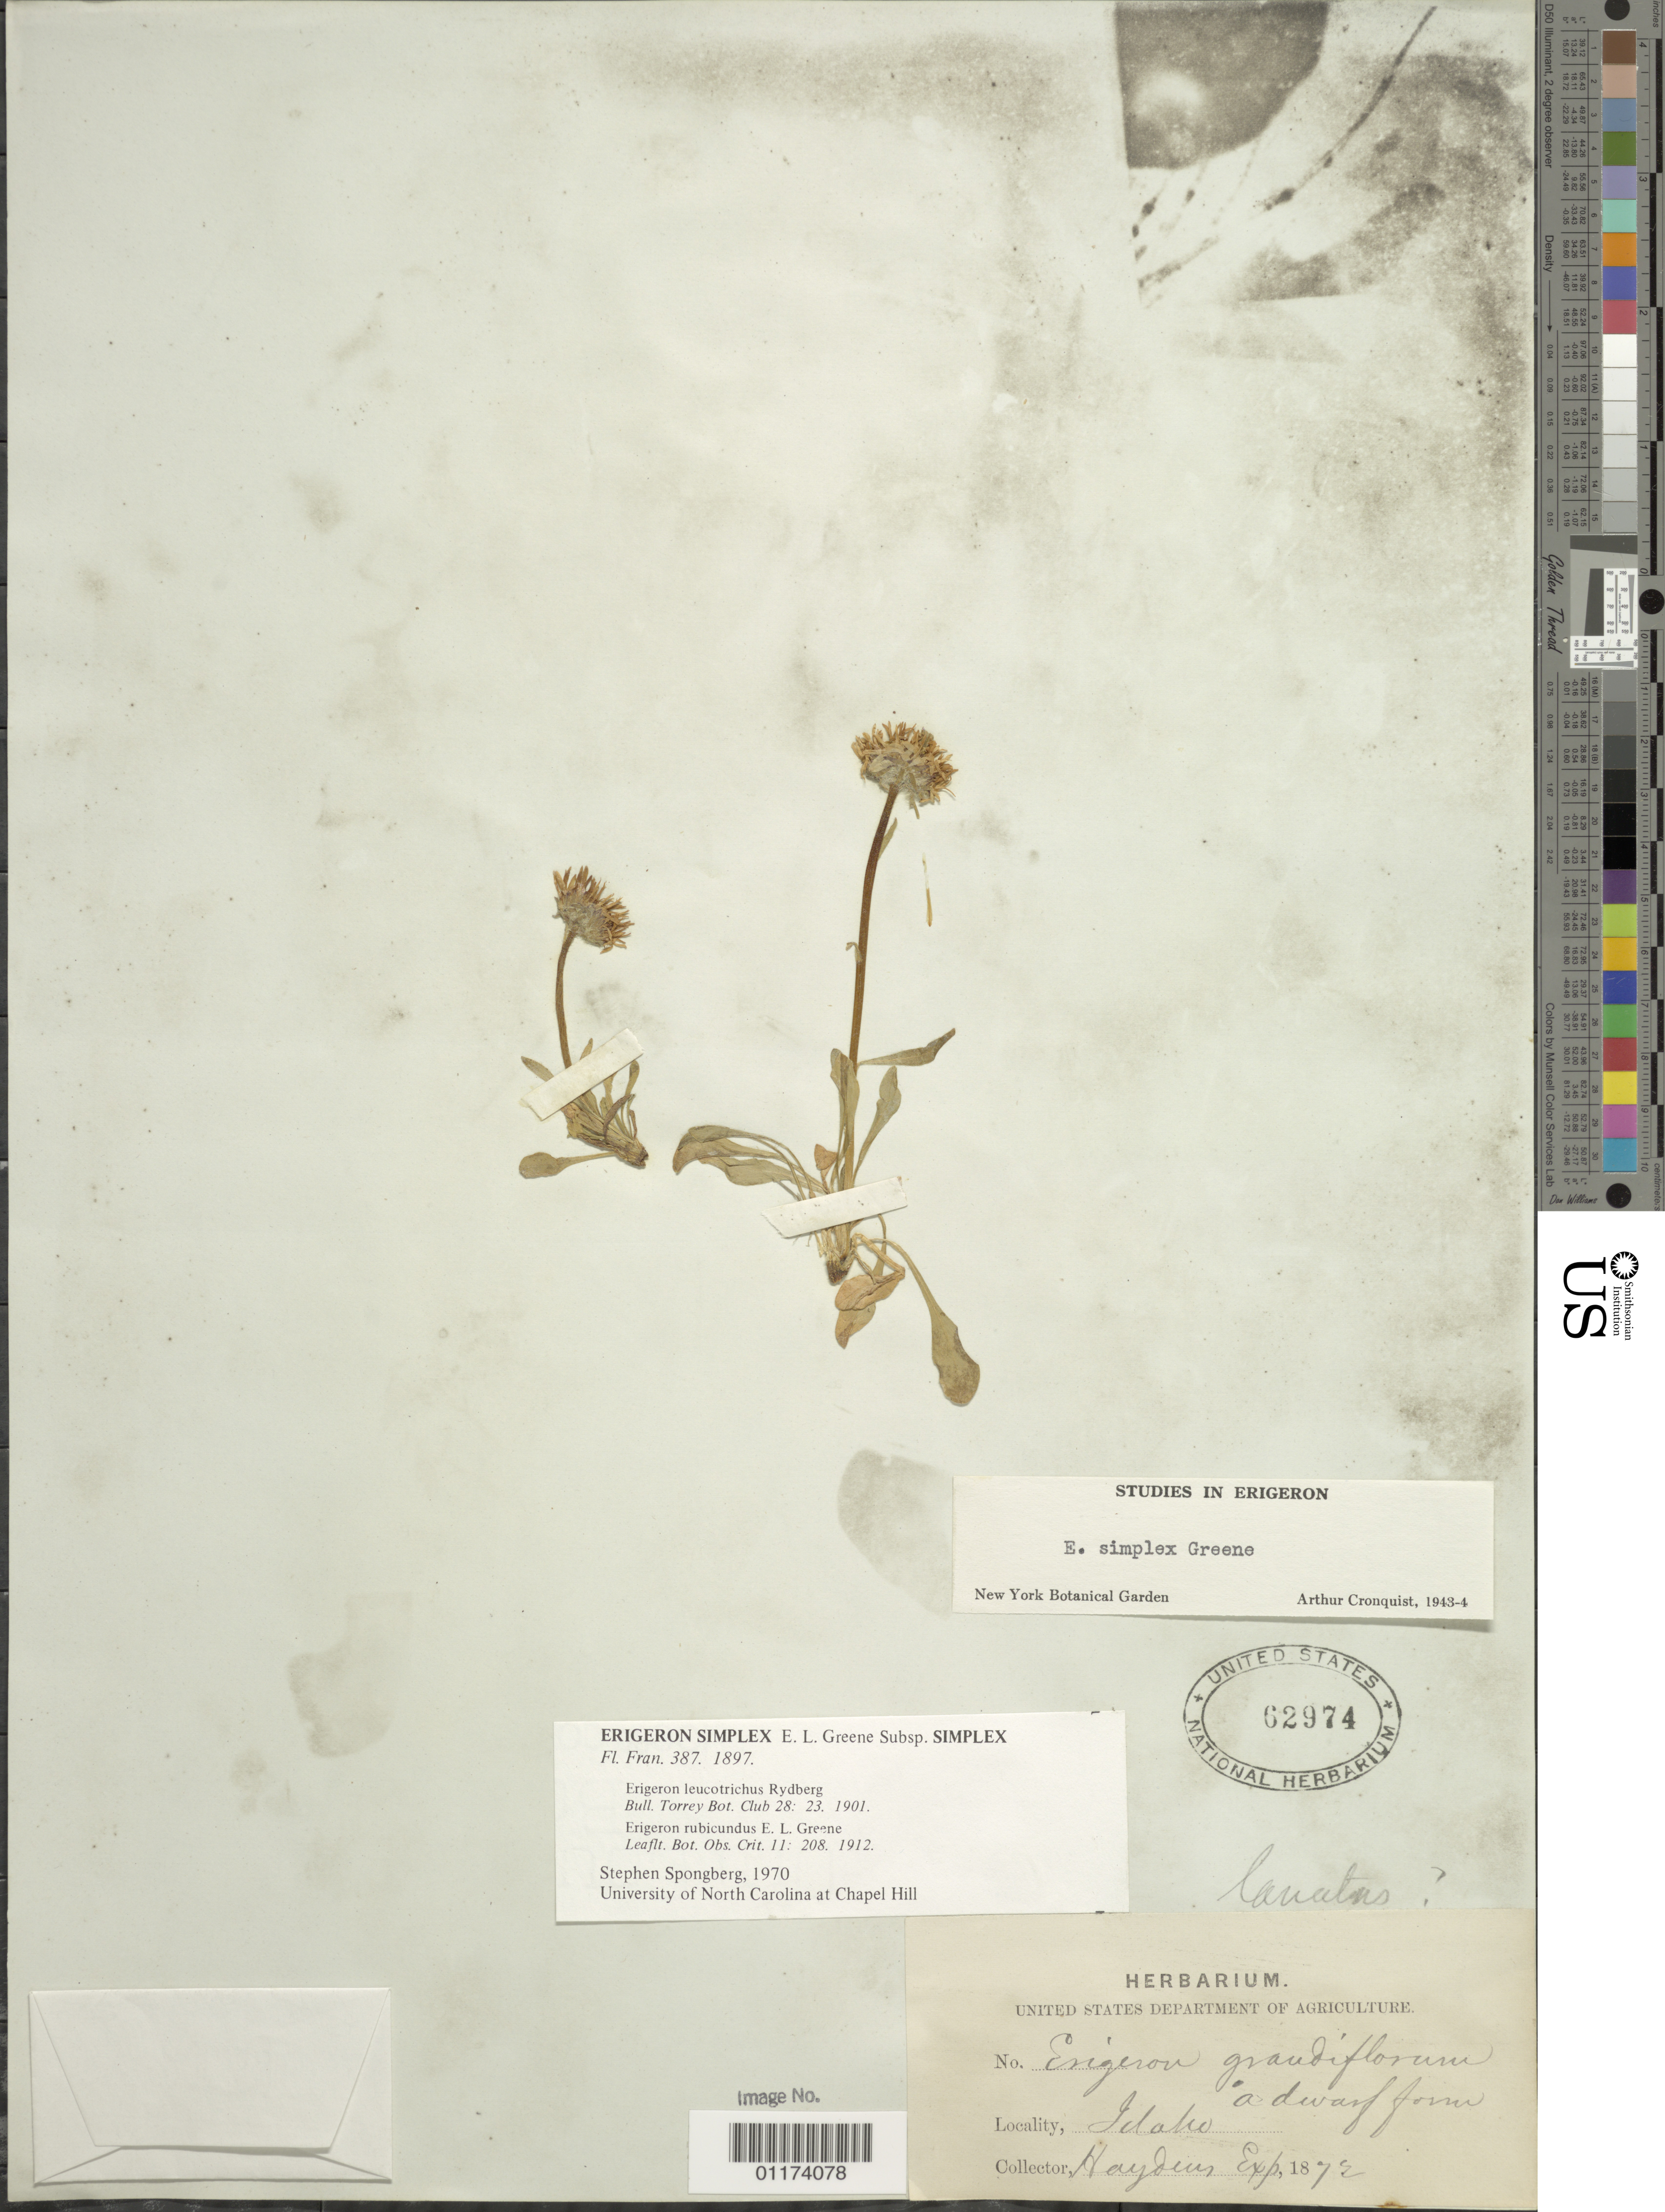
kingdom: Plantae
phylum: Tracheophyta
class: Magnoliopsida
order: Asterales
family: Asteraceae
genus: Erigeron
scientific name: Erigeron simplex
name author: Greene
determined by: Cronquist, A. J.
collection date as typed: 1872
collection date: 1872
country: United States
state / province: Idaho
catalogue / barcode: US 62974